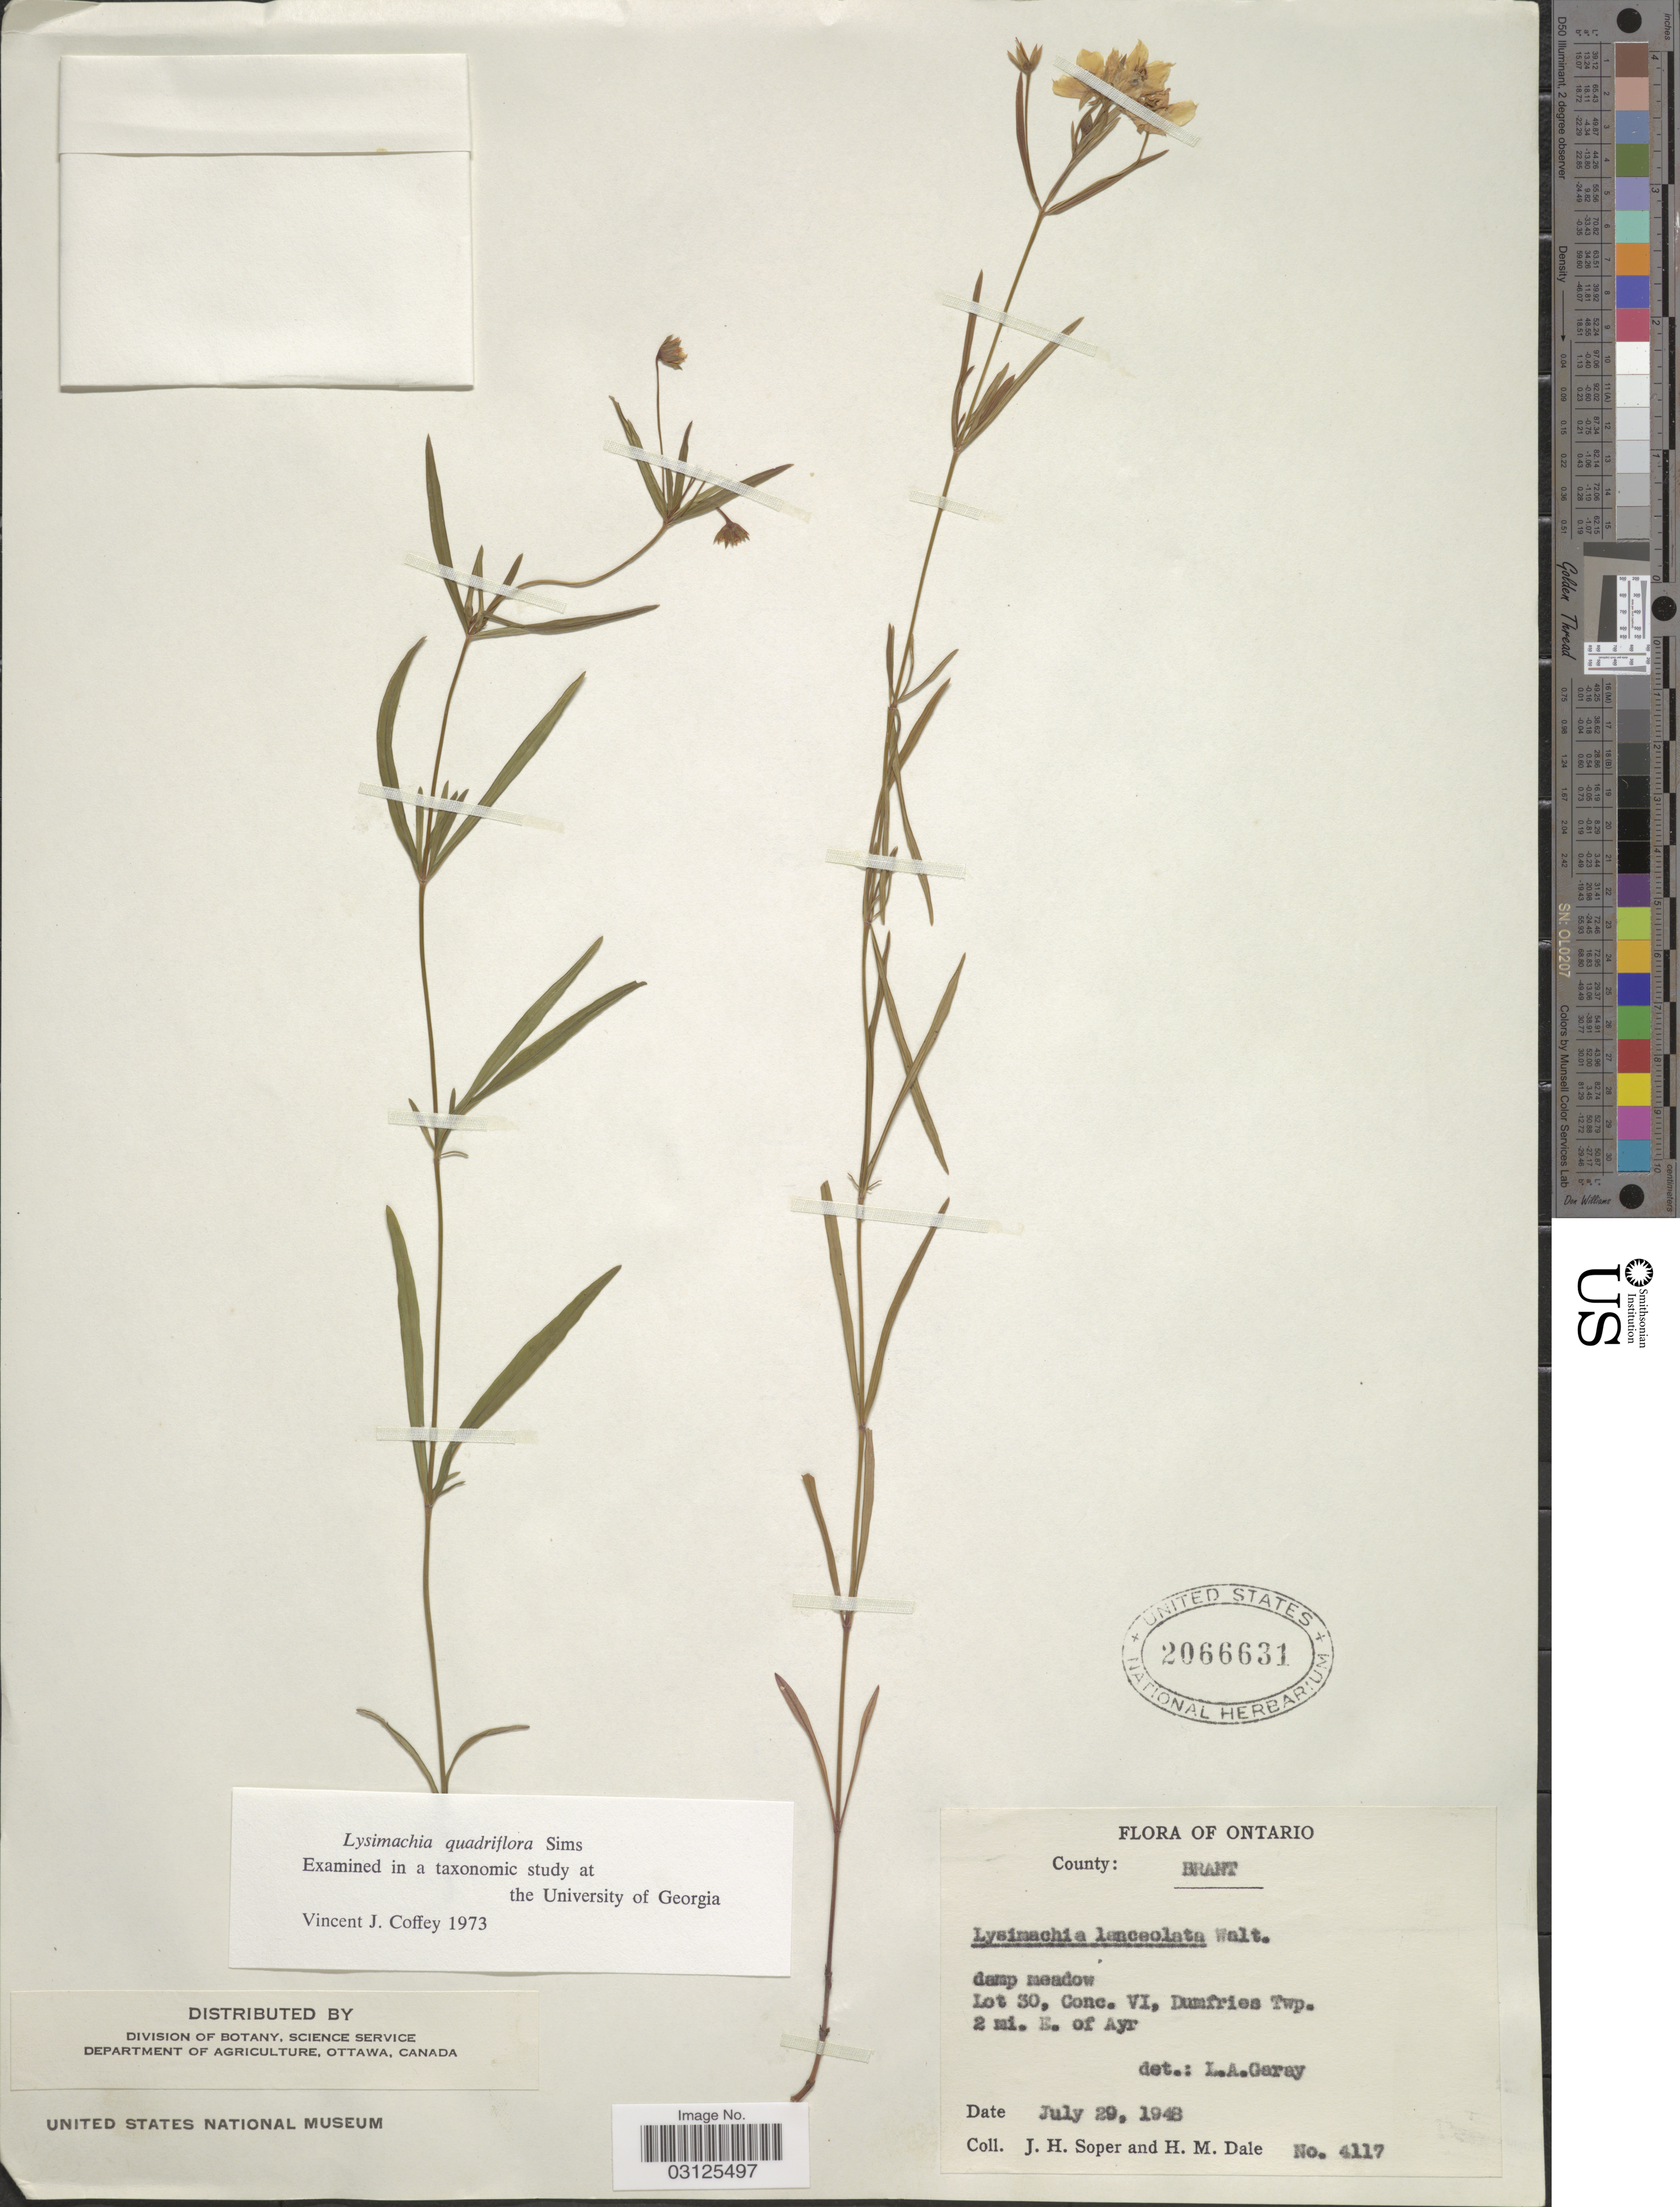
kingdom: Plantae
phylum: Tracheophyta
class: Magnoliopsida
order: Ericales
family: Primulaceae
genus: Steironema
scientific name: Steironema quadriflorum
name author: (Sims) Hitchc.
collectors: J. H. Soper & H. M. Dale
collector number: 4117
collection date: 1948-07-29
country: Canada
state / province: Ontario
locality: County: Brant, Lot 30, Conc. VI, Dumfries Twp, 2 mi. E. of Ayr.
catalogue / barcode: US 2066631